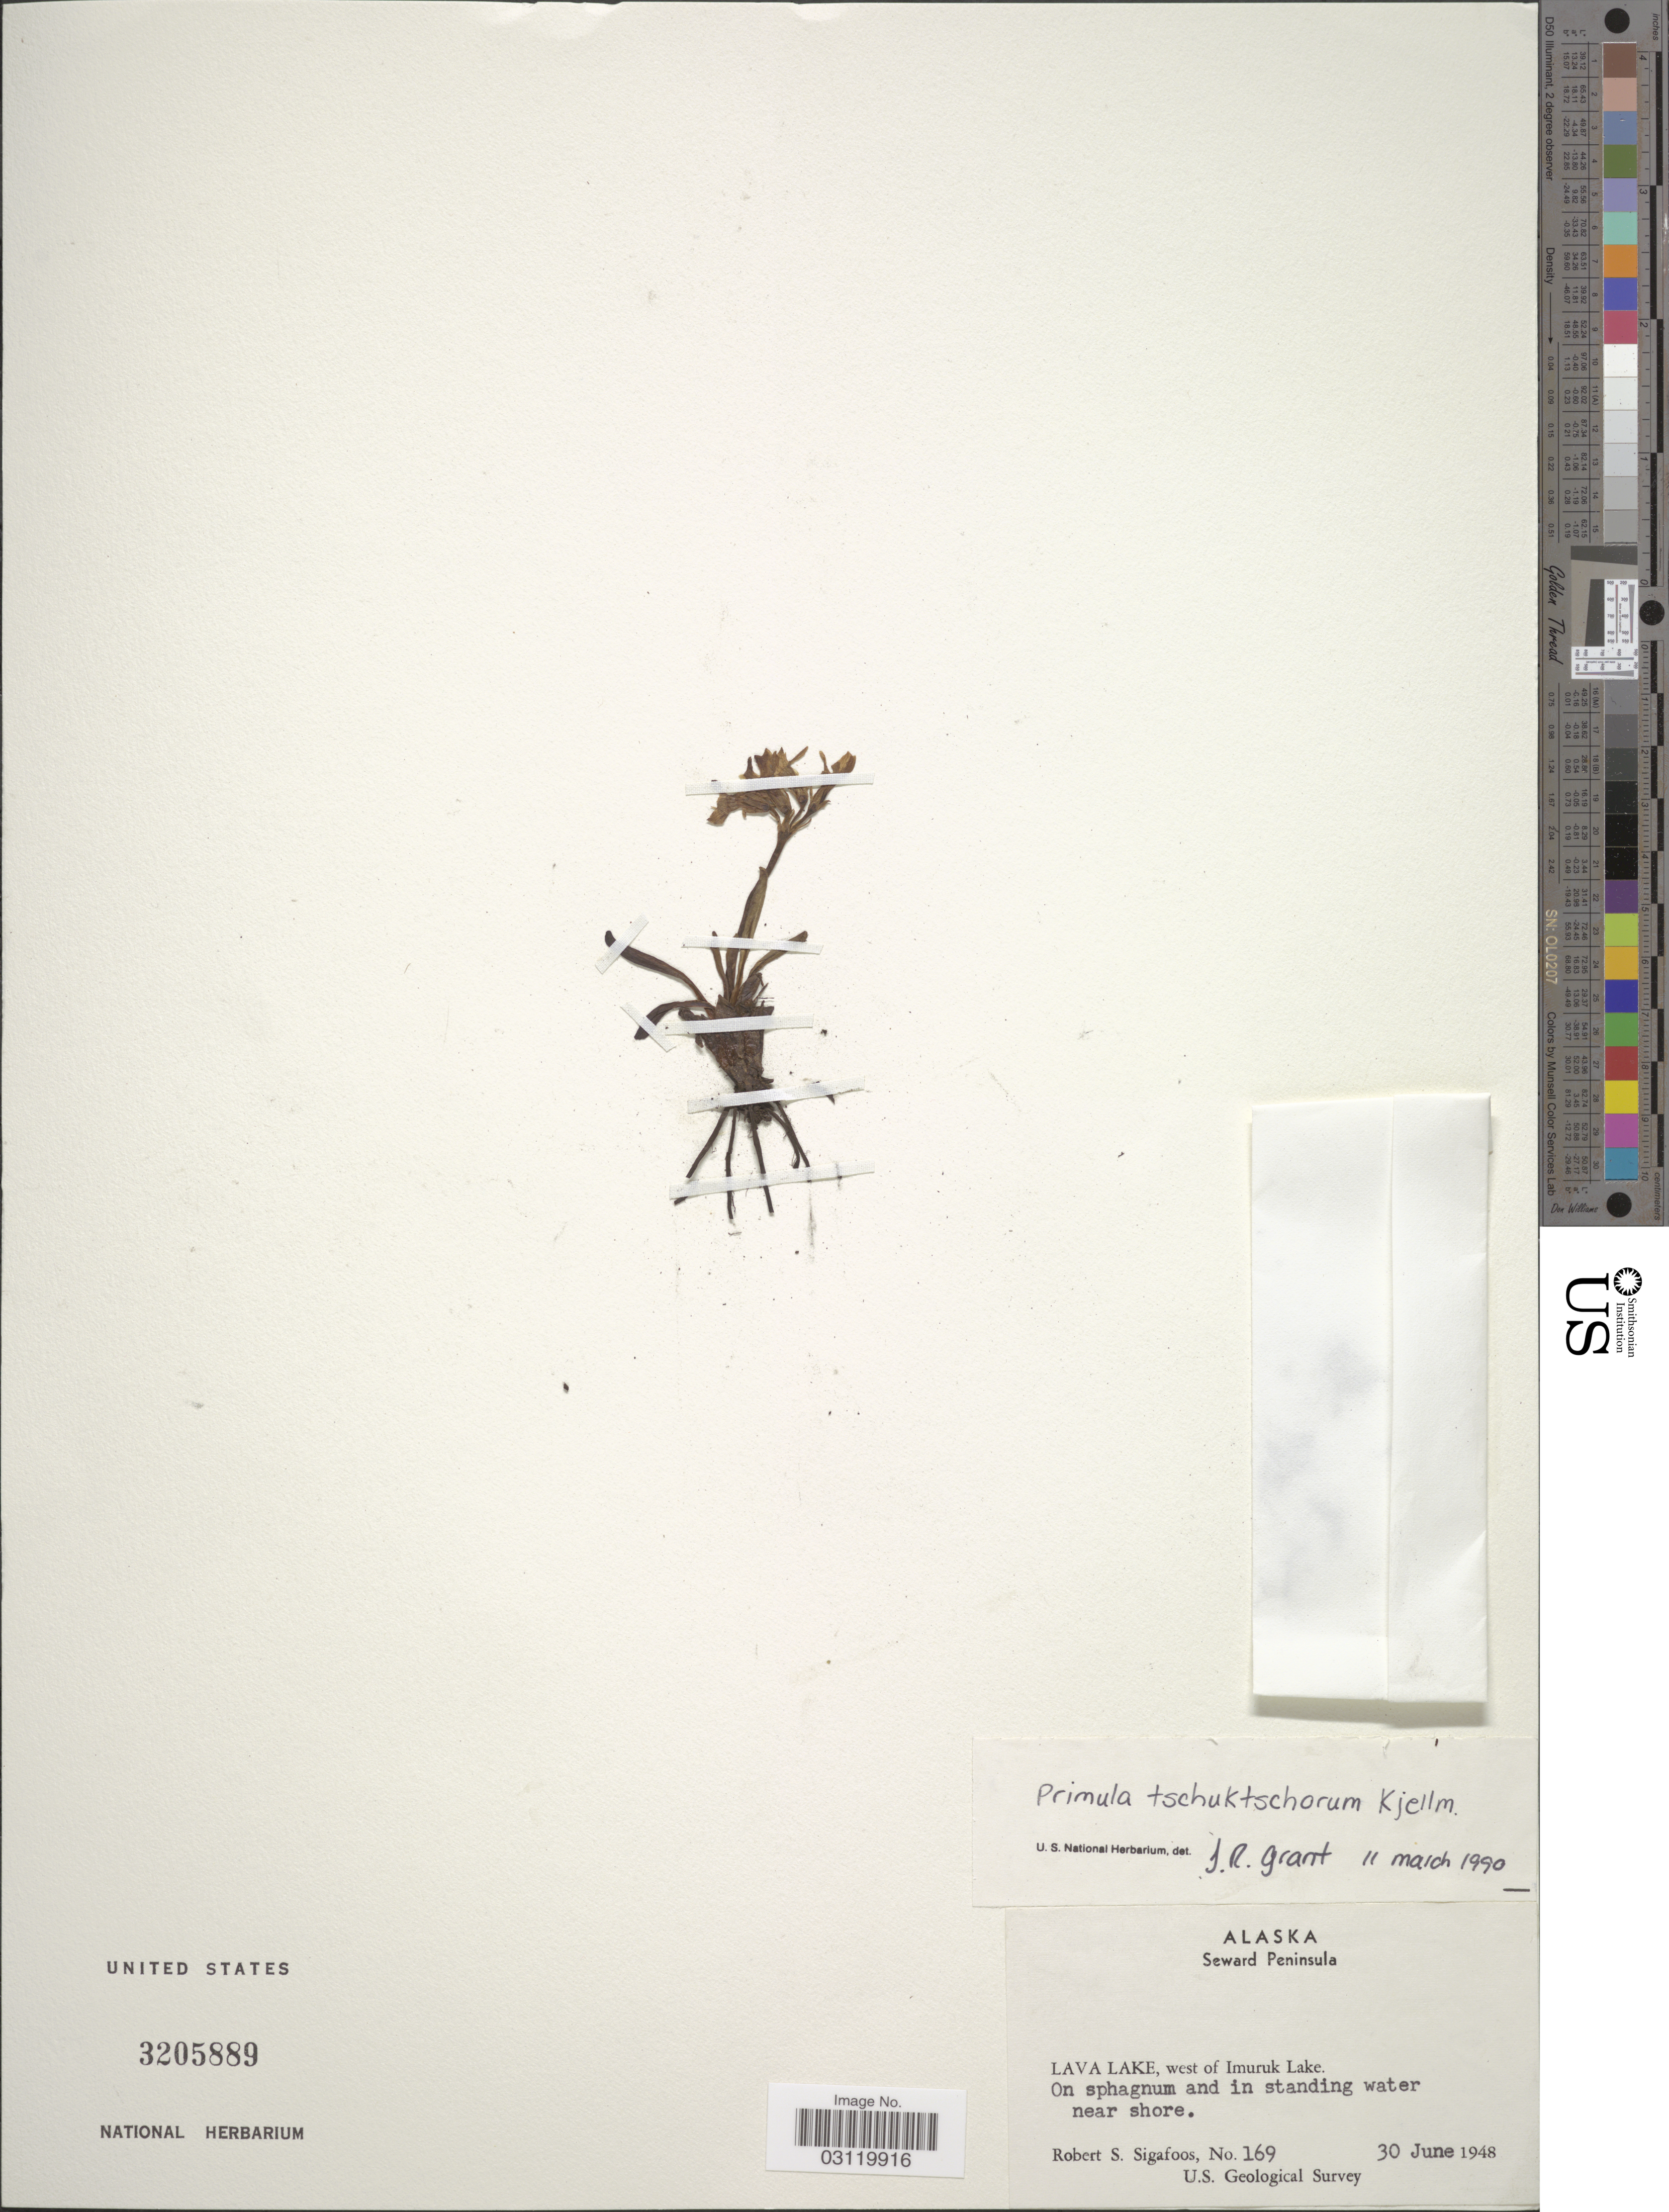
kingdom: Plantae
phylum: Tracheophyta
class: Magnoliopsida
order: Ericales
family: Primulaceae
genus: Primula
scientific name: Primula tschuktschorum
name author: Kjellm.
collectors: R. Sigafoos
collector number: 169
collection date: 1948-06-30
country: United States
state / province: Alaska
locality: Seward Peninsula, Lava Lake, west of Imuruk Lake.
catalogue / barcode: US 3205889